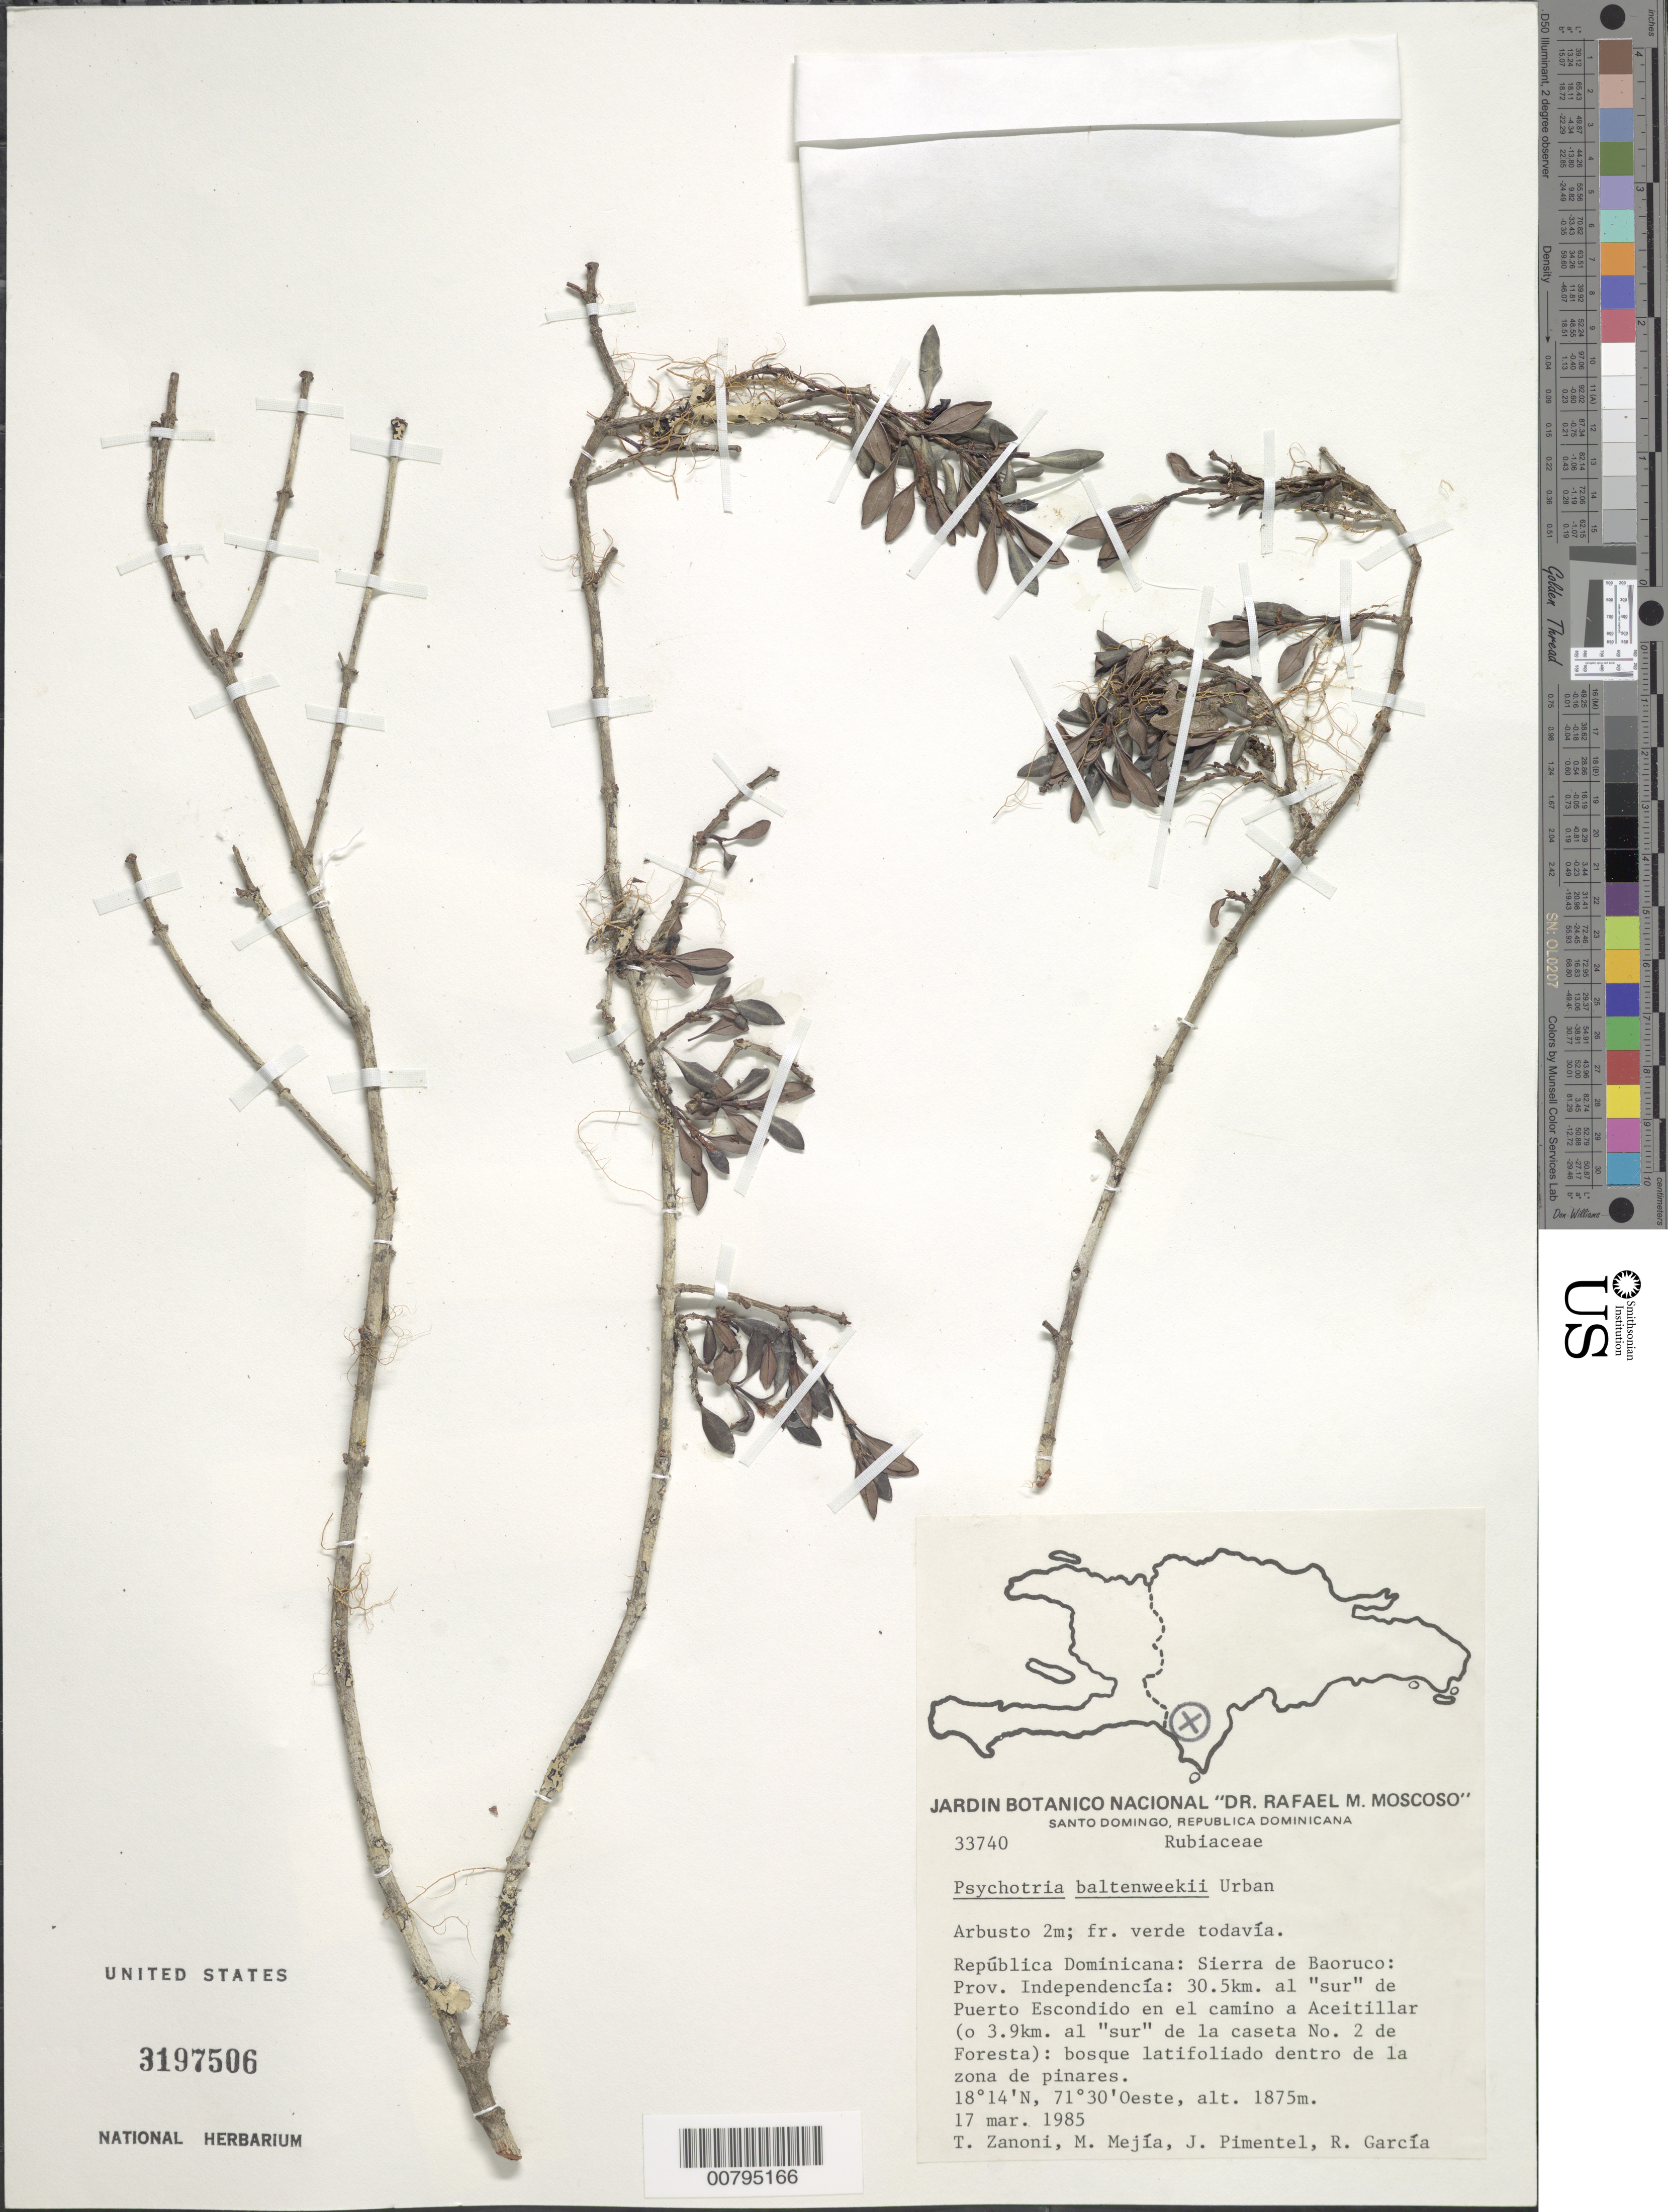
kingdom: Plantae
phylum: Tracheophyta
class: Magnoliopsida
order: Gentianales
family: Rubiaceae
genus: Psychotria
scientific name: Psychotria baltenweckii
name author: Urb.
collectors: T. A. Zanoni, M. M. Mejía, J. Pimentel & R. Garcia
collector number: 33740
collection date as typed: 17 Mar 1985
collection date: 1985-03-17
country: Dominican Republic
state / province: Independencia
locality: Sierra de Baoruco: 30.5 km al "sur" de Puerto Escondido en el camino a Aceitillar (o 3.9 km al "sur" de la caseta No. 2 de Foresta)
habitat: Bosque latifoliado dentro de la zona de pinares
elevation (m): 1875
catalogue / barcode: US 3197506